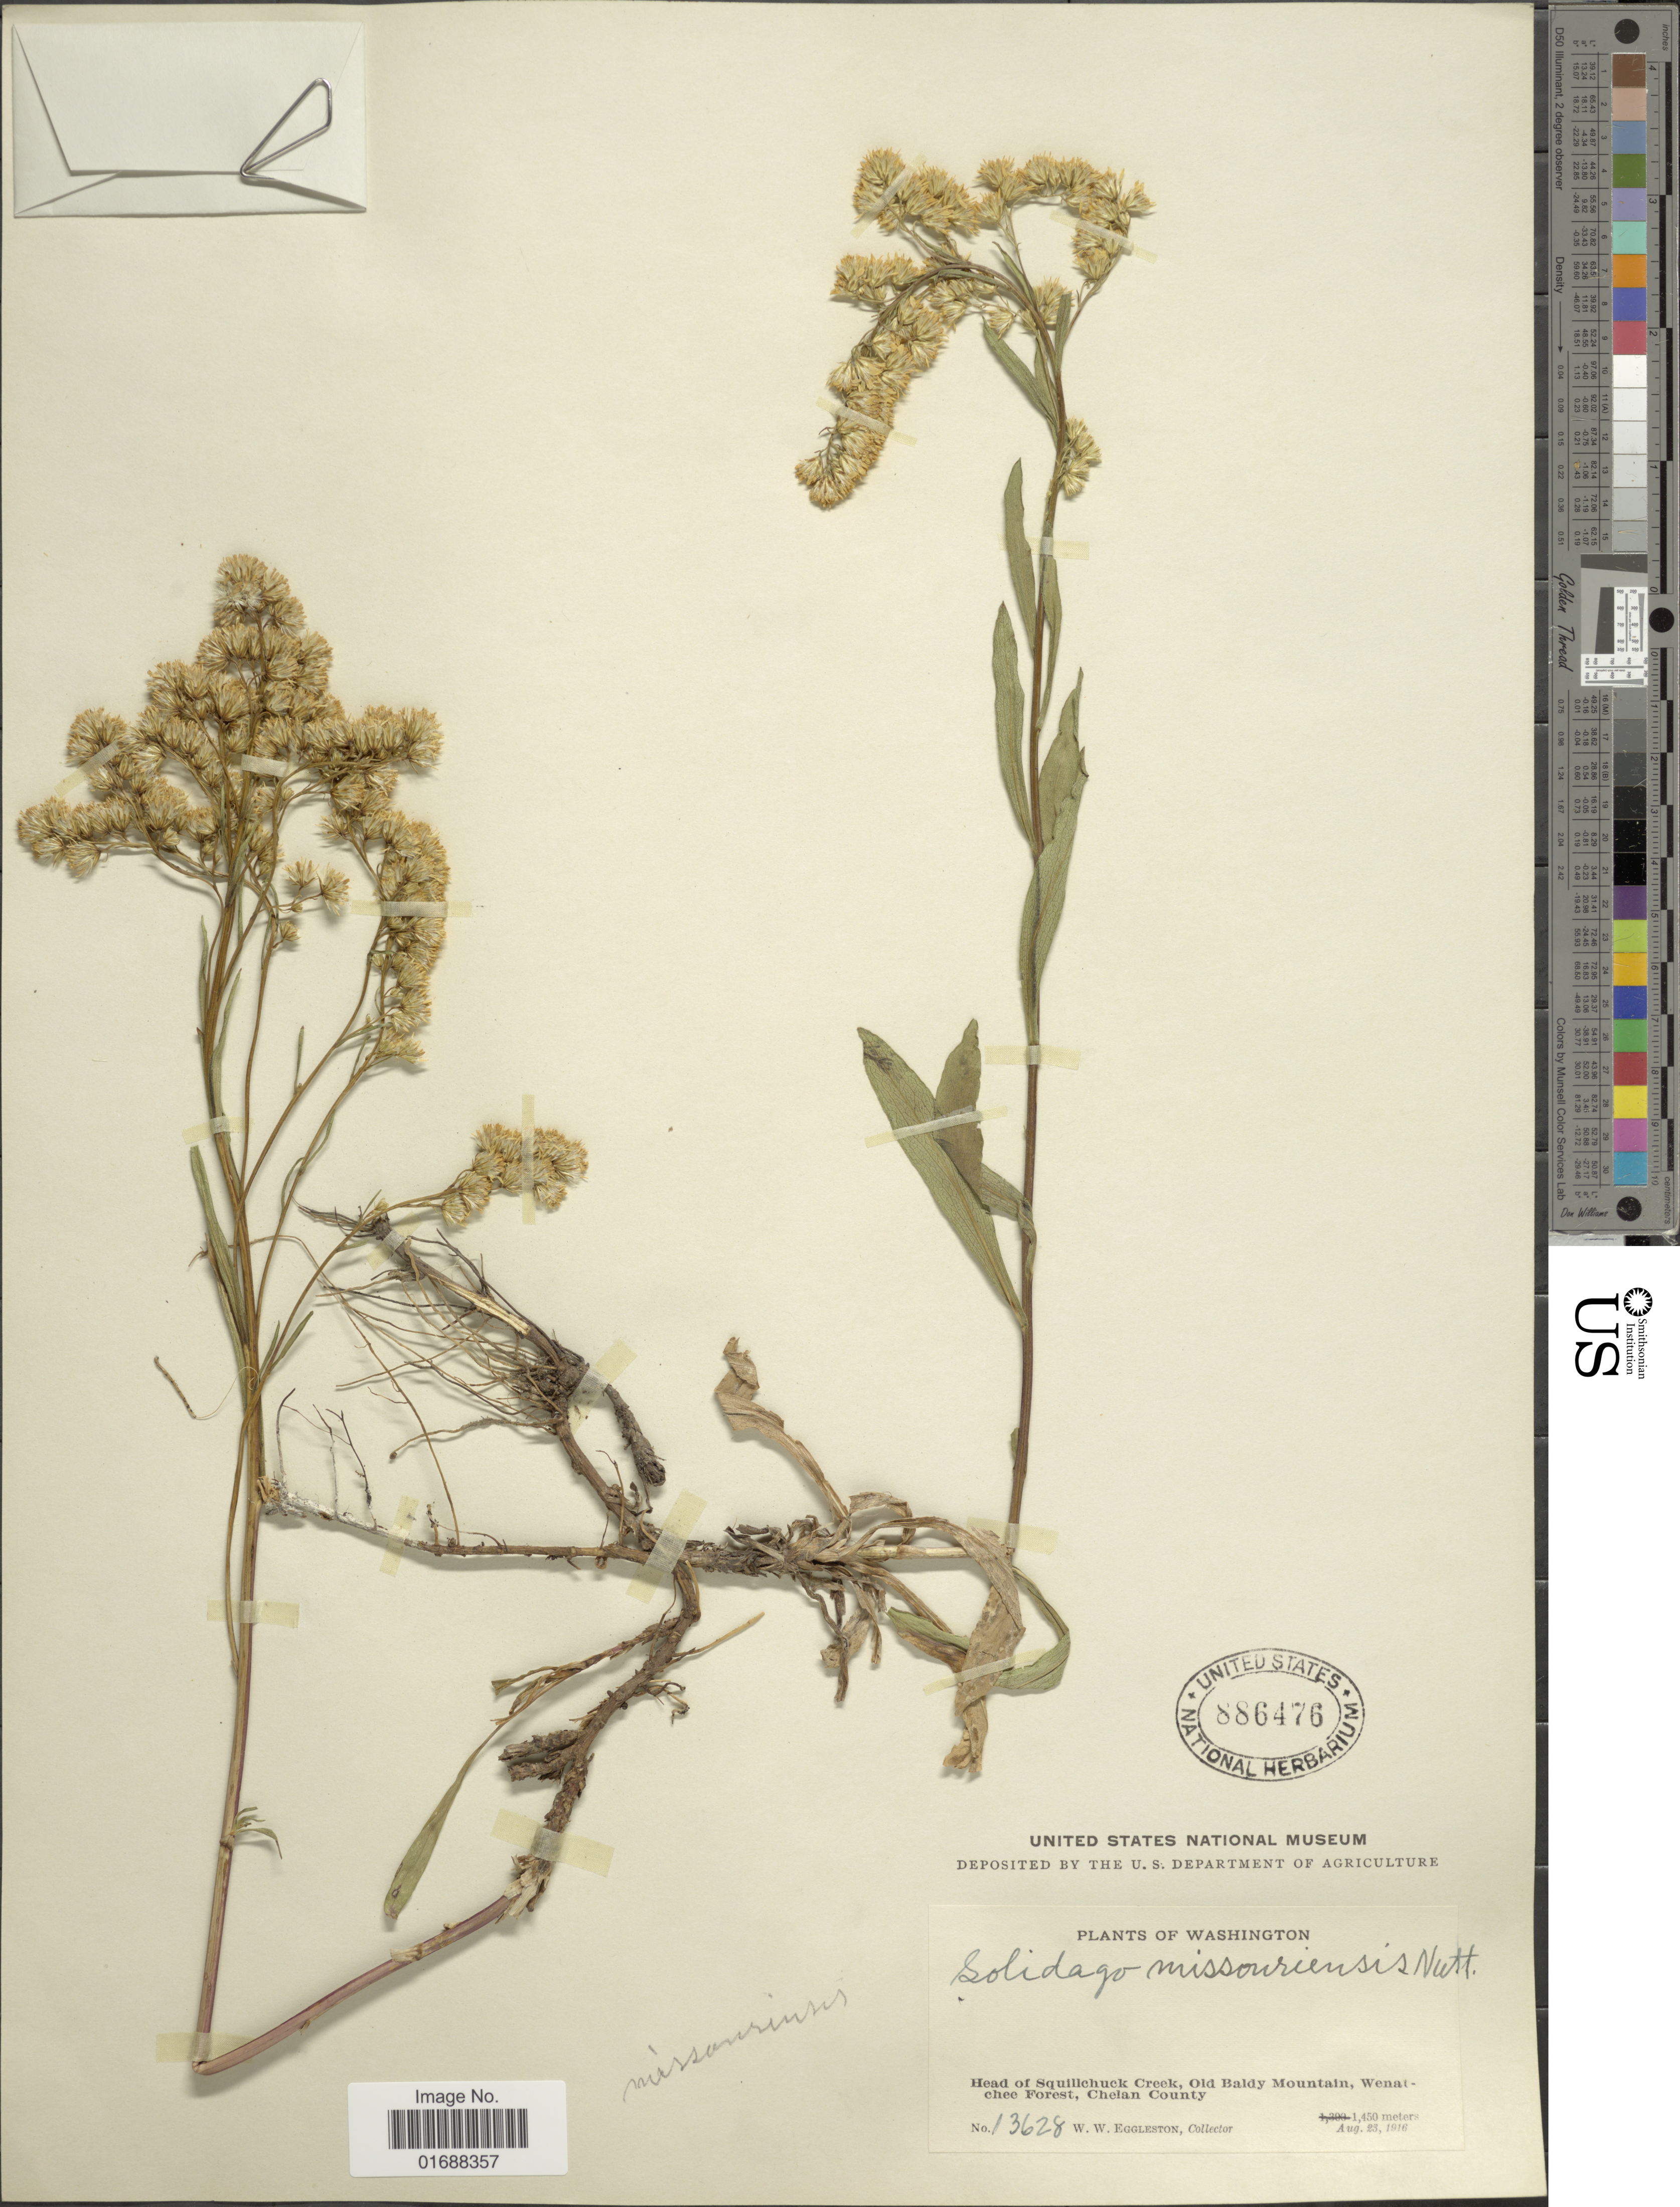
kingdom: Plantae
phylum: Tracheophyta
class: Magnoliopsida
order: Asterales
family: Asteraceae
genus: Solidago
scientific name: Solidago missouriensis var. missouriensis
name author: Nutt.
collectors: W. W. Eggleston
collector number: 13628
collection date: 1916-08-23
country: United States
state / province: Washington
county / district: Chelan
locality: Head of Squillchuck Creek, Old Baldy Mountain, Wenatchee Forest , Chelan County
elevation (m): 1450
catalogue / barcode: US 886476